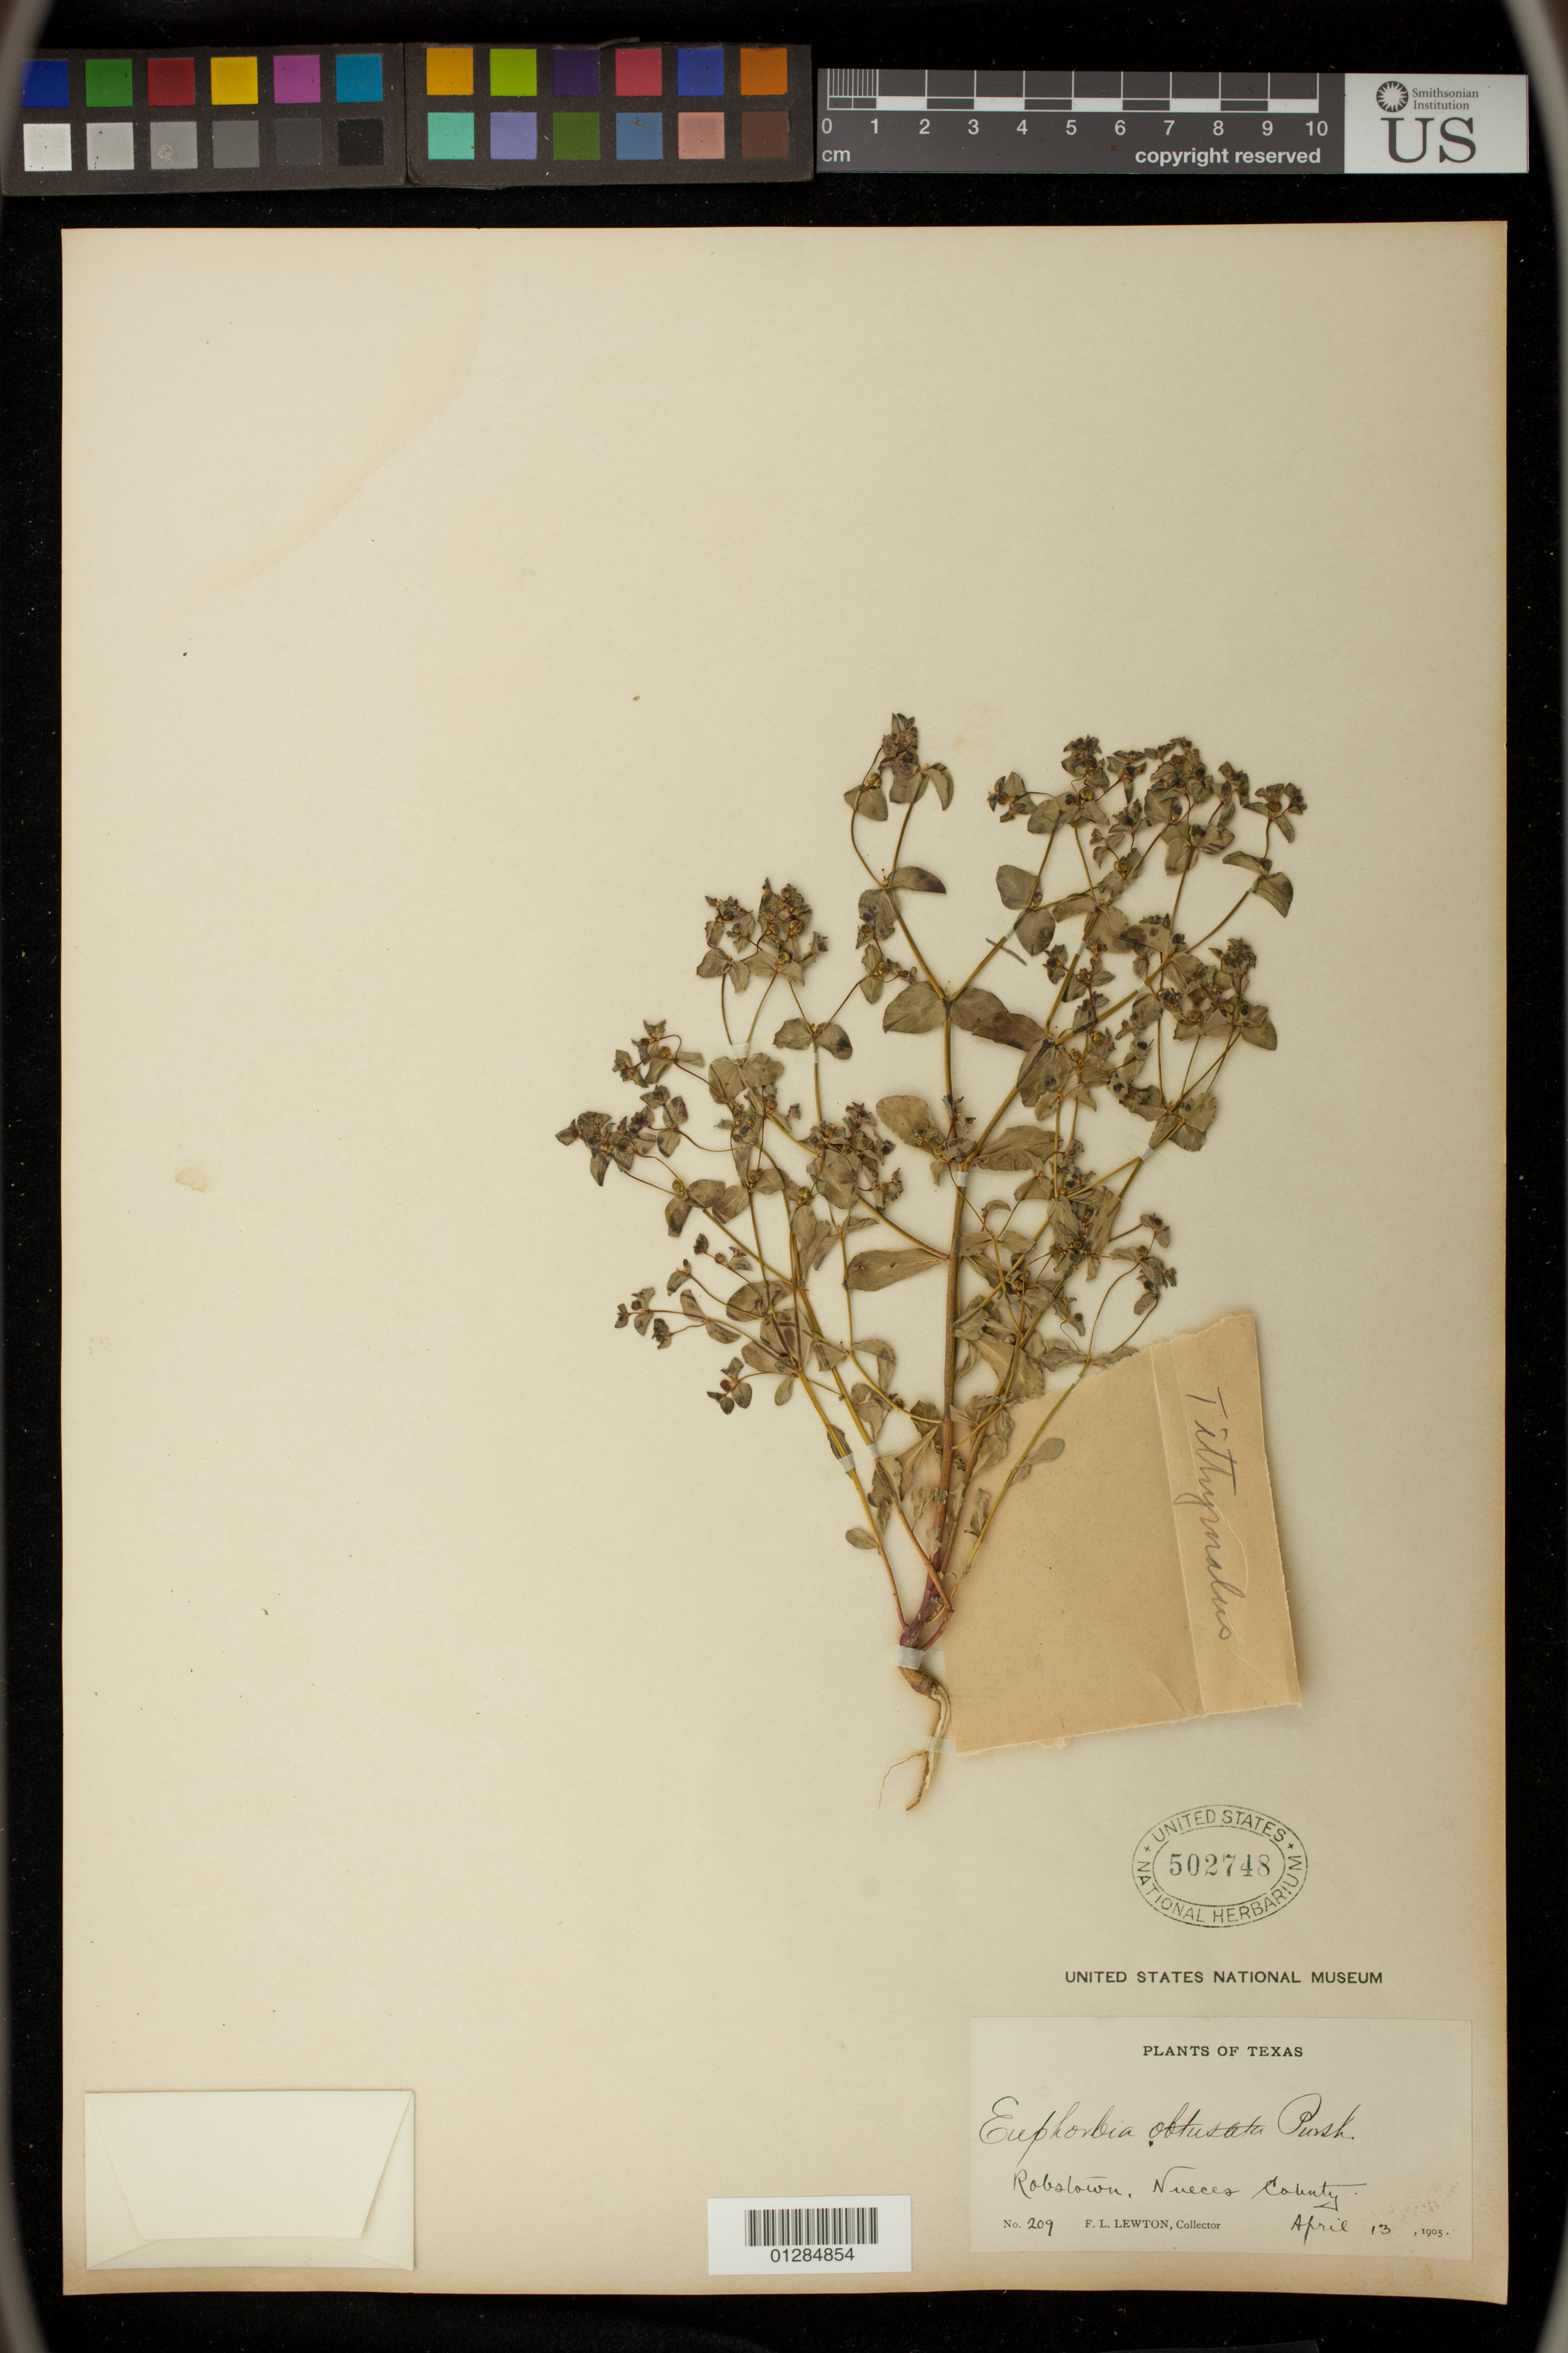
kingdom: Plantae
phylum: Tracheophyta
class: Magnoliopsida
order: Malpighiales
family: Euphorbiaceae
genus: Euphorbia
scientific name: Euphorbia spathulata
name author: Lam.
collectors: F. L. Lewton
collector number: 209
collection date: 1905-04-13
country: United States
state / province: Texas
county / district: Nueces County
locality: Robstown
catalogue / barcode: US 502748